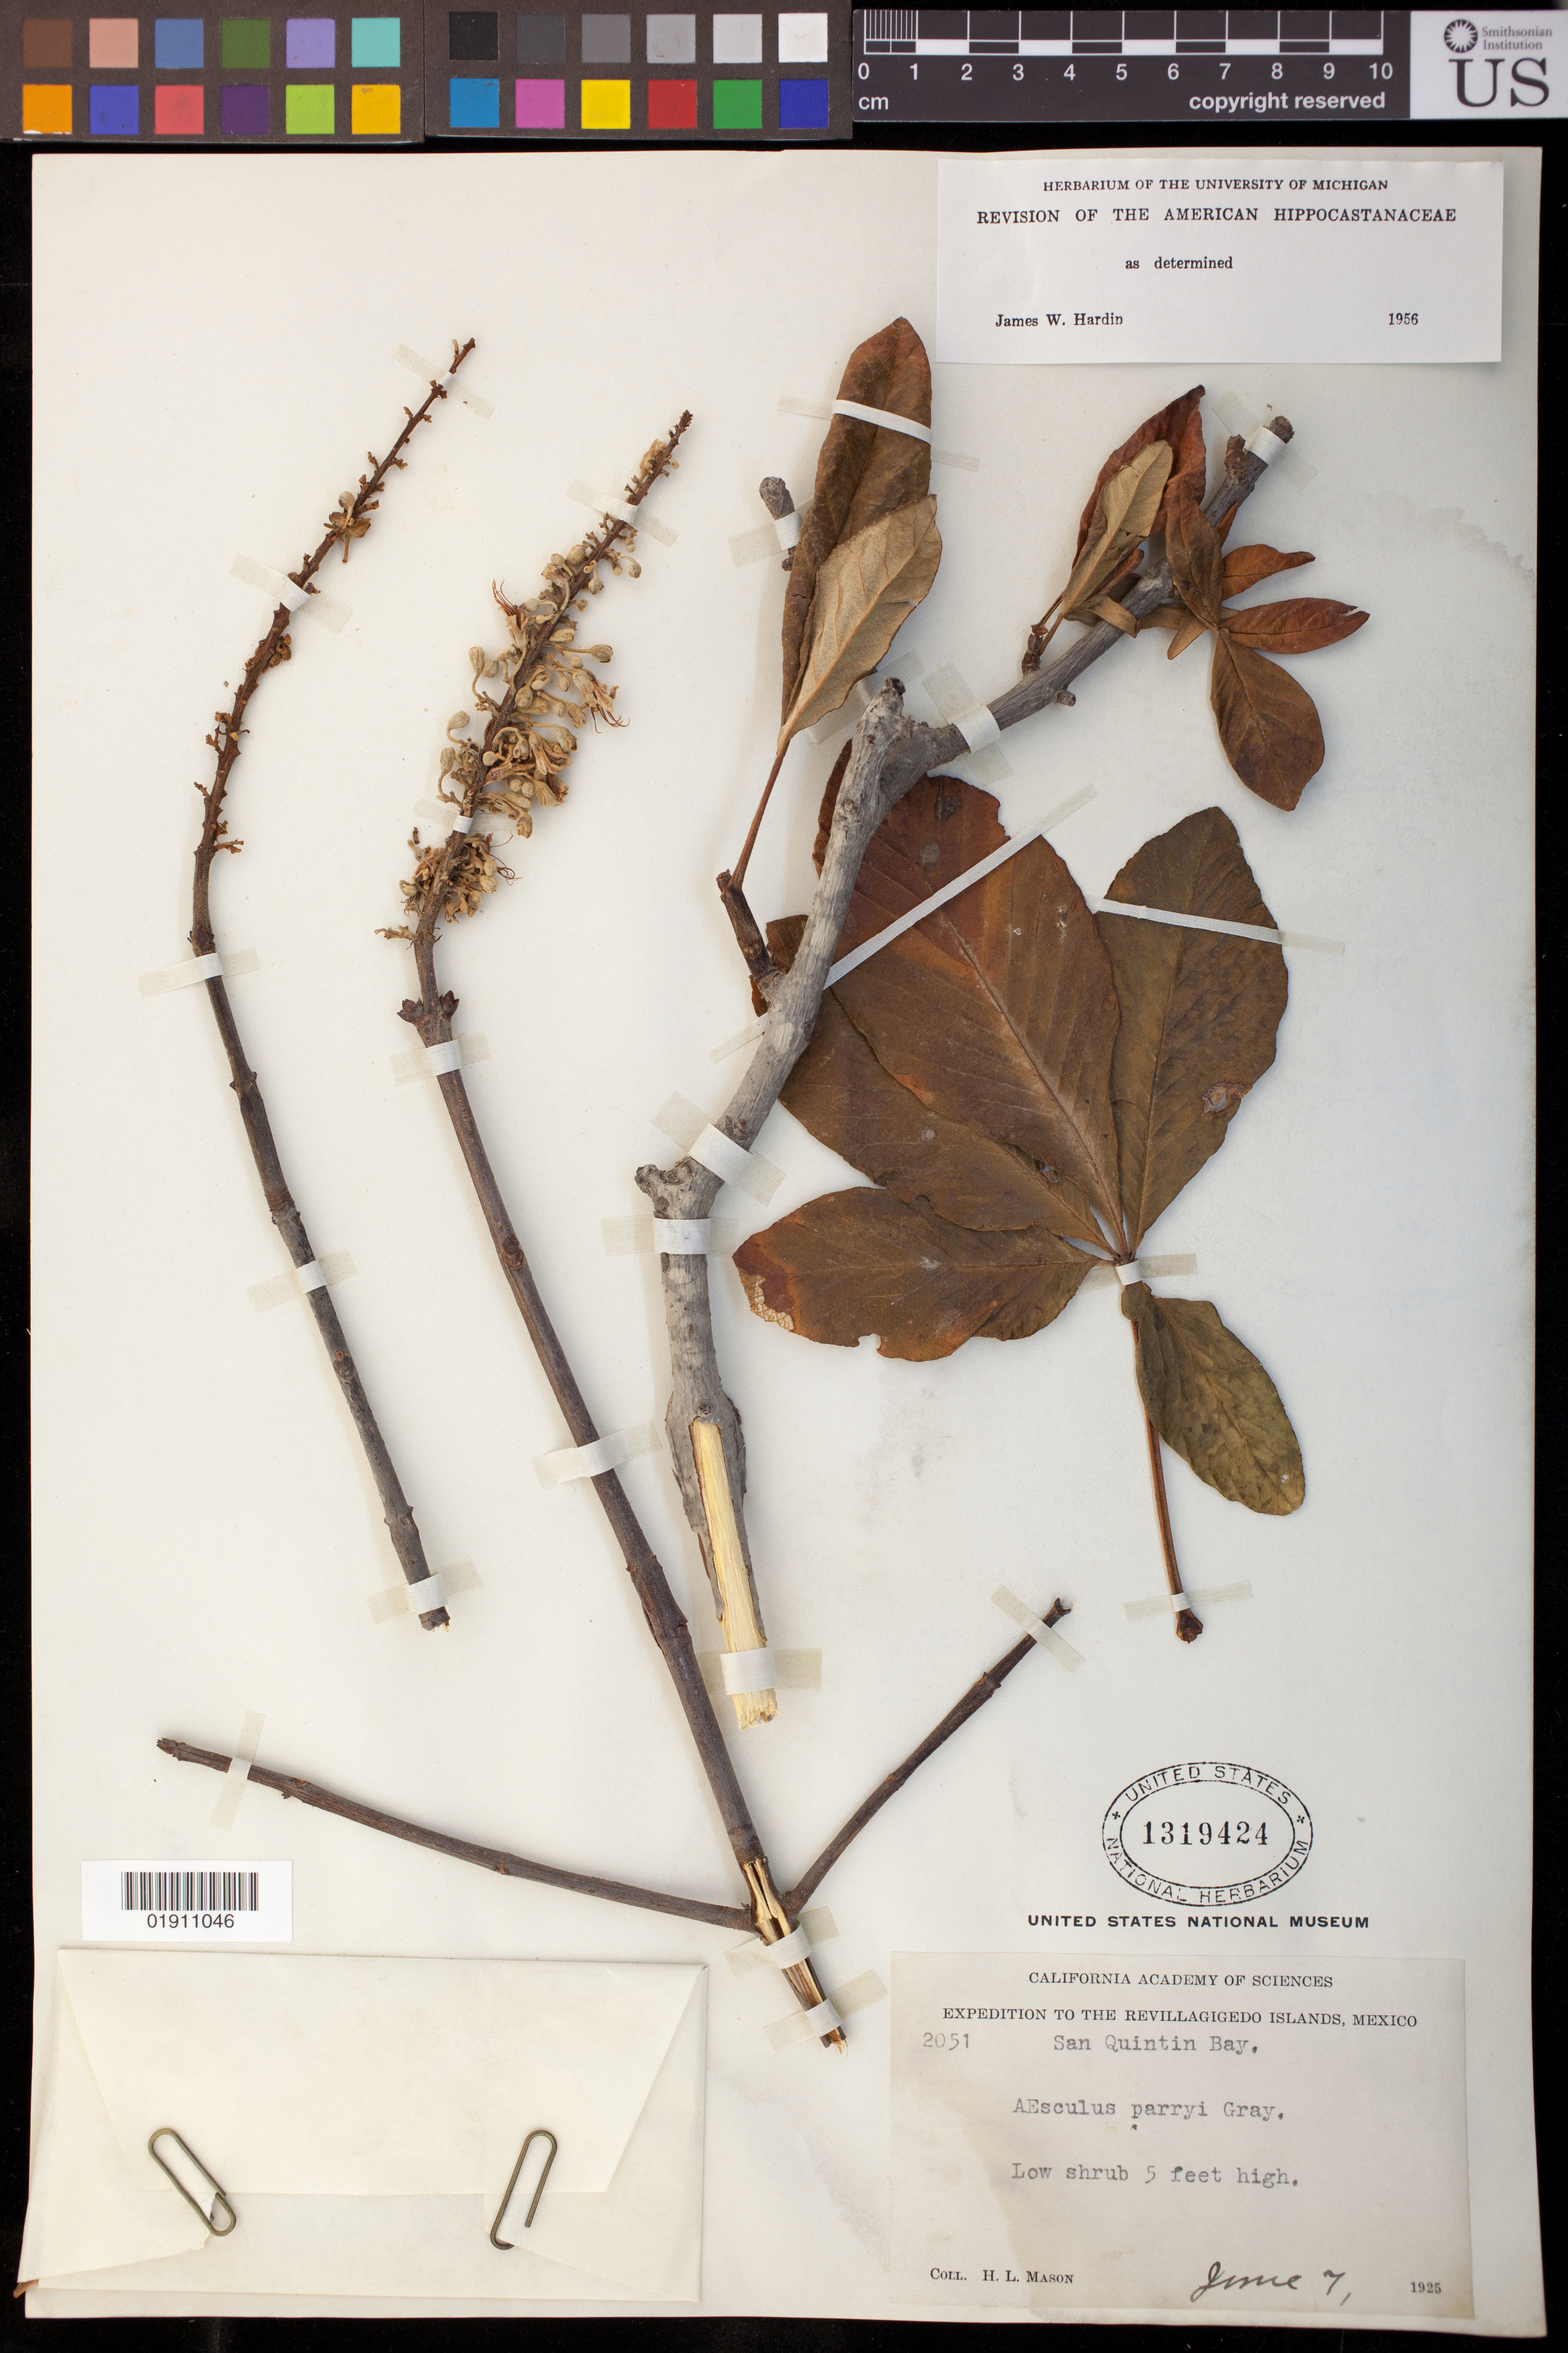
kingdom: Plantae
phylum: Tracheophyta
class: Magnoliopsida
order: Sapindales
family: Sapindaceae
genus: Aesculus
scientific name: Aesculus parryi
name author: A. Gray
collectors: H. L. Mason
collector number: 2051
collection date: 1925-06-07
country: Mexico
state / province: Baja California Norte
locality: San Quintin Bay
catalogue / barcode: US 1319424